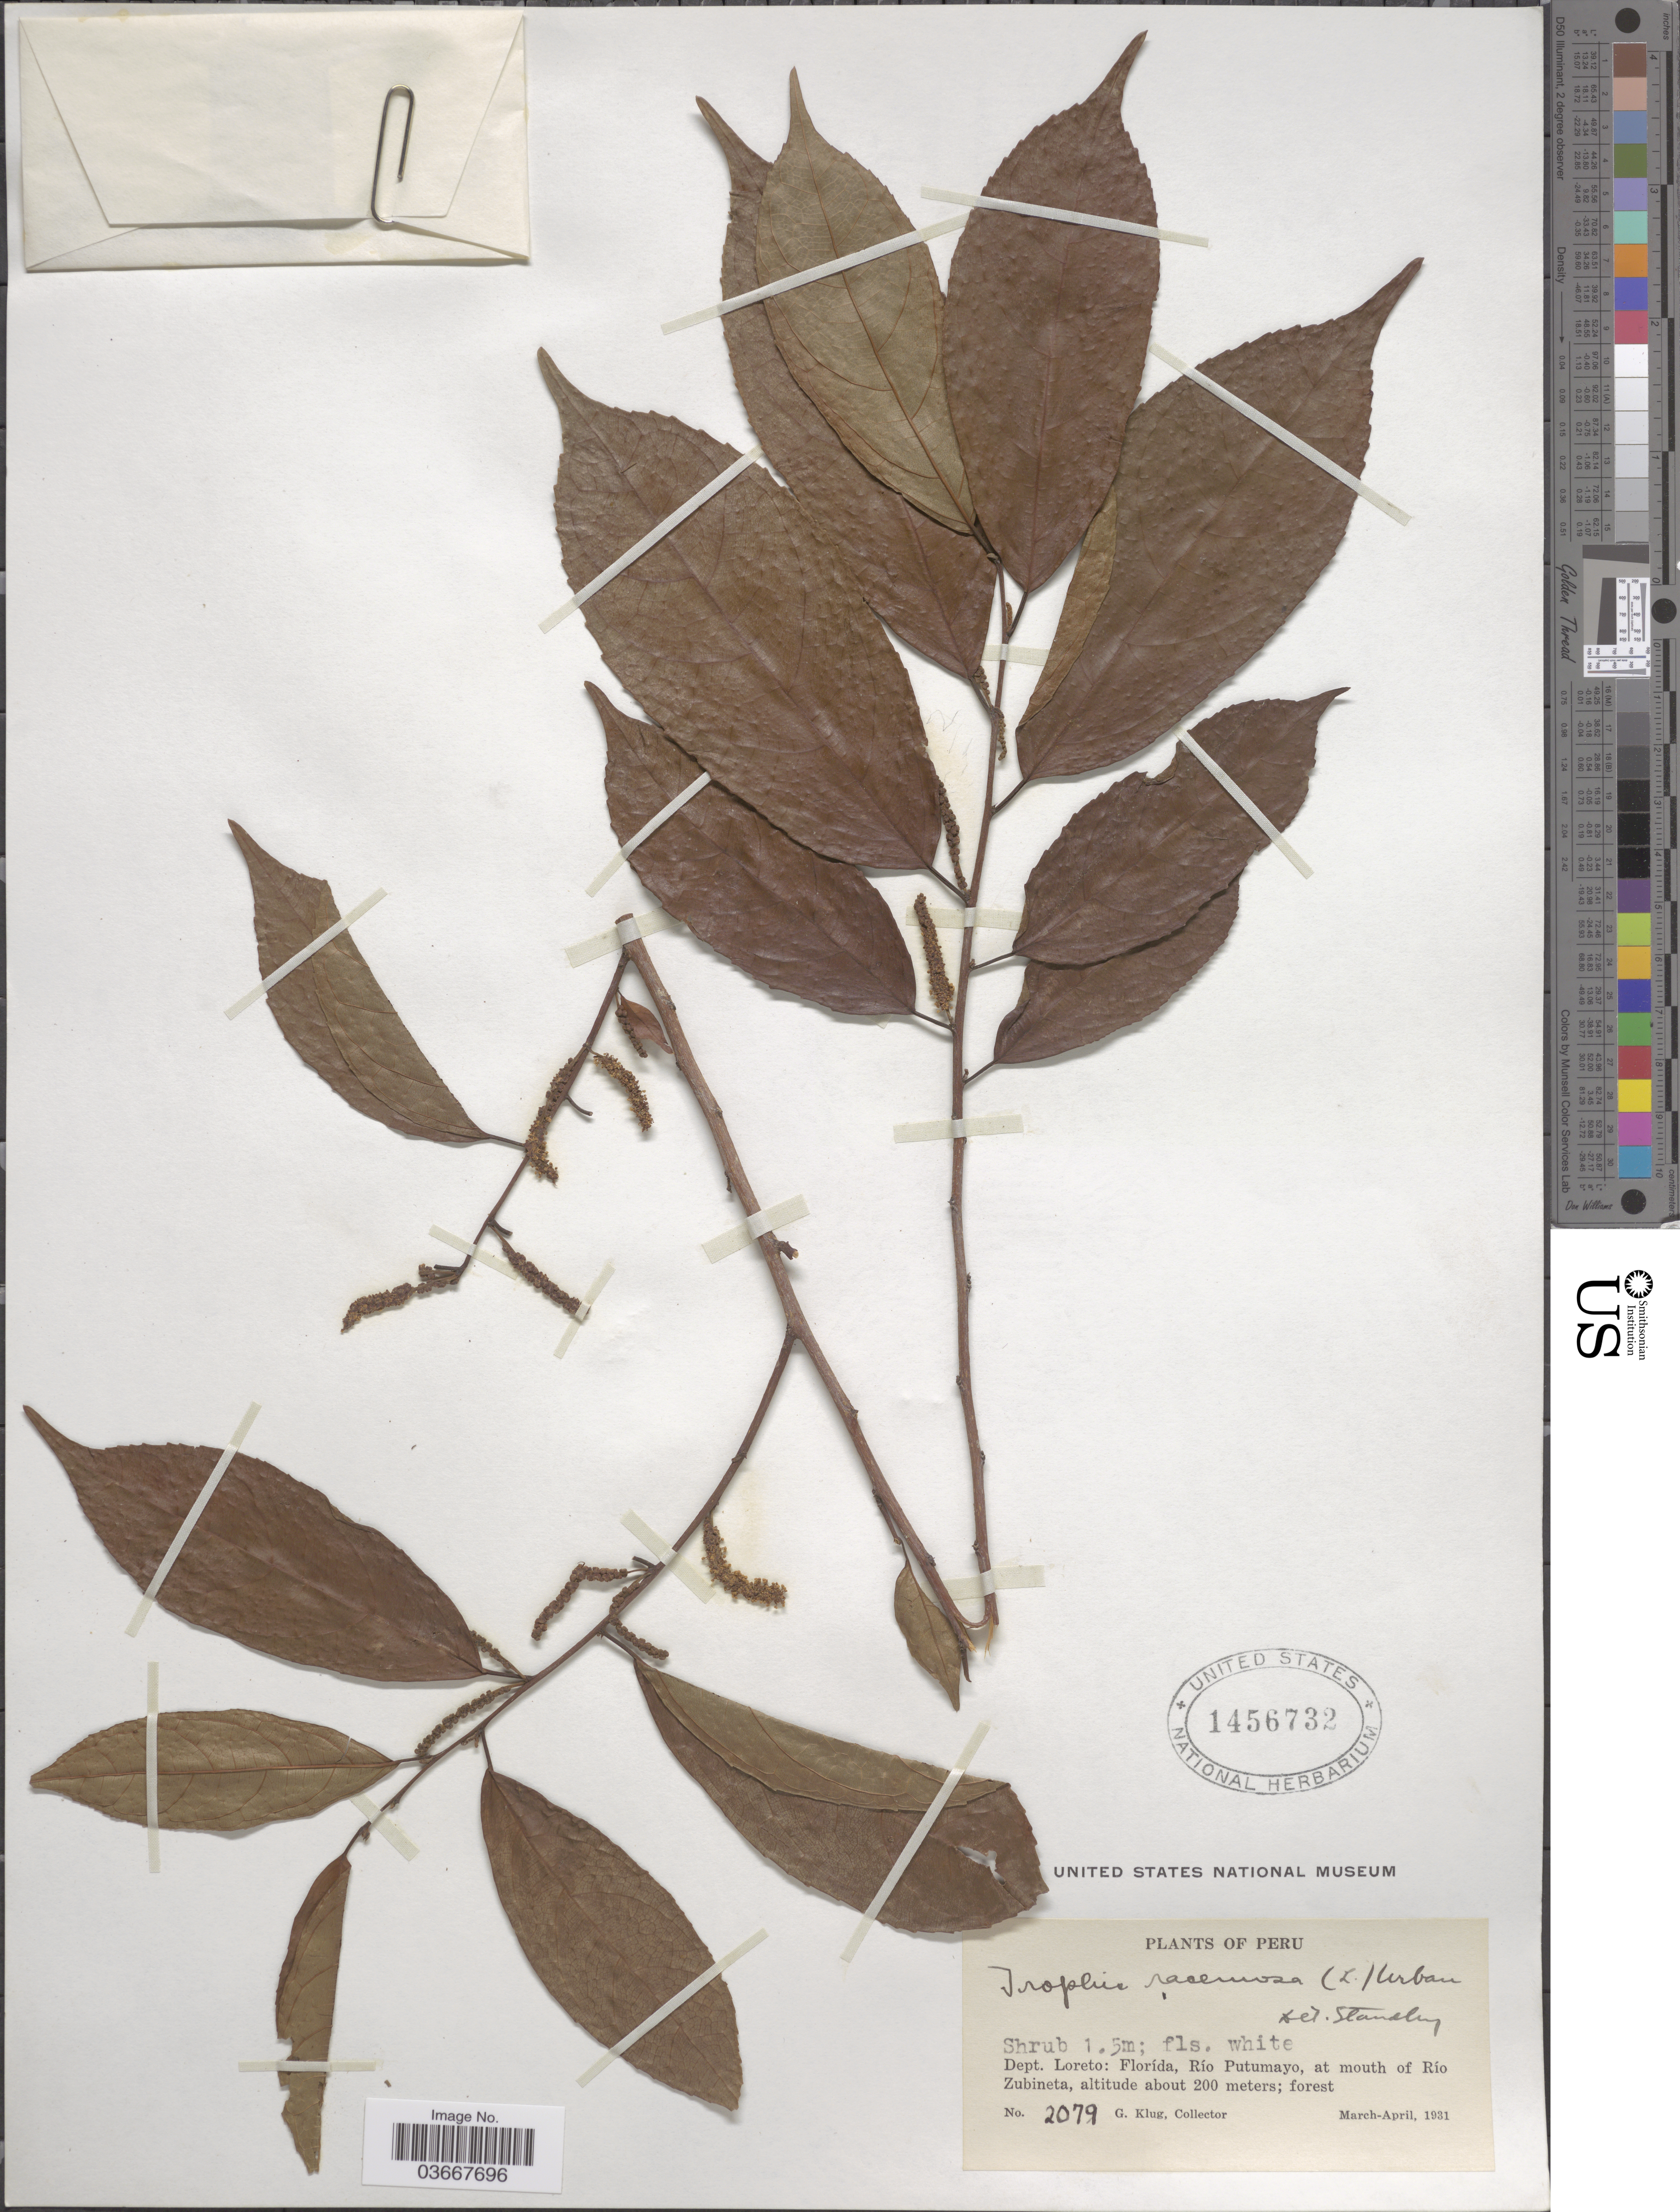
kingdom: Plantae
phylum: Tracheophyta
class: Magnoliopsida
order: Rosales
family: Moraceae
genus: Trophis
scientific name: Trophis racemosa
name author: (L.) Urb.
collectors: G. Klug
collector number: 2079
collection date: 1931-03/1931-04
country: Peru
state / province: Loreto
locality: Dept. Loreto: Florída, Río Putumayo, at mouth of Río Zubineta.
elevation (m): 200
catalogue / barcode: US 1456732